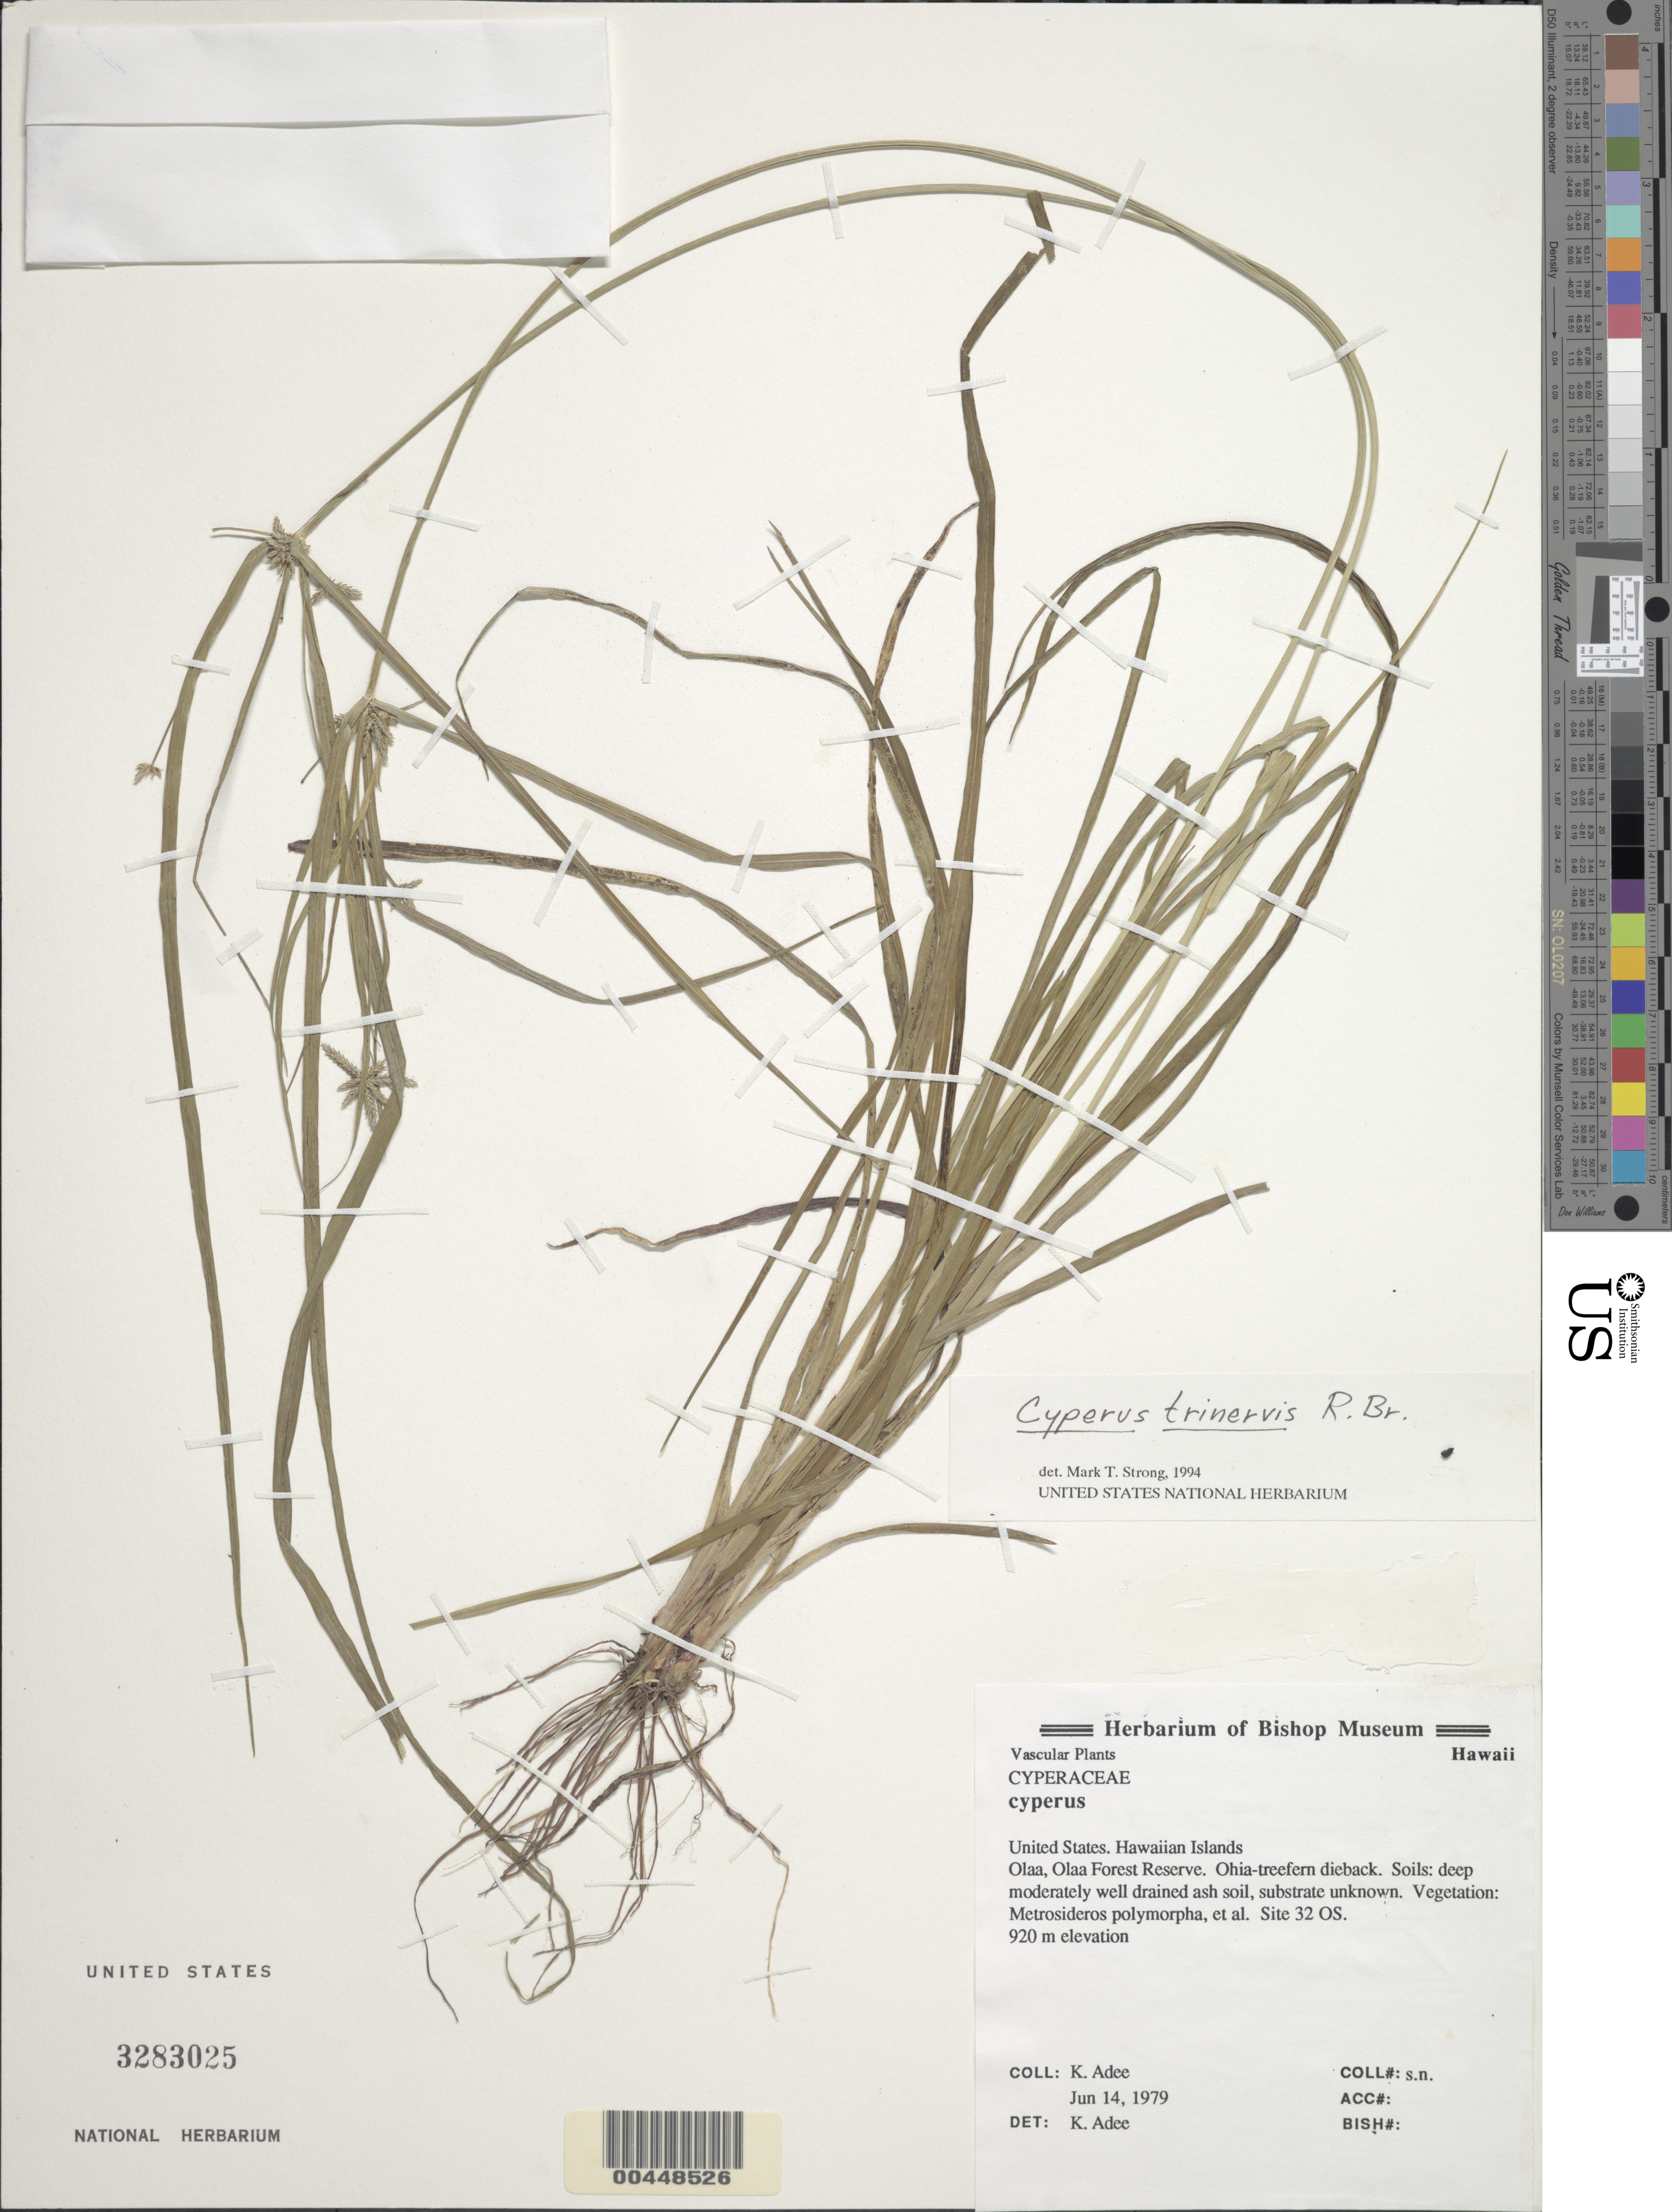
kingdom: Plantae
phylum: Tracheophyta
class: Liliopsida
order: Poales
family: Cyperaceae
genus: Cyperus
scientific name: Cyperus trinervis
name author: R. Br.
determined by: Strong, M. T., (US), Smithsonian Institution - National Museum of Natural History (UNITED STATES)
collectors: K. Adee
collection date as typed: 14 Jun 1979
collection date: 1979-06-14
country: United States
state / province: Hawaii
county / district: Hawaii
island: Hawaii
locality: Olaa, Olaa For Res, Site 32 OS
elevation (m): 920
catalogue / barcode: US 3283025